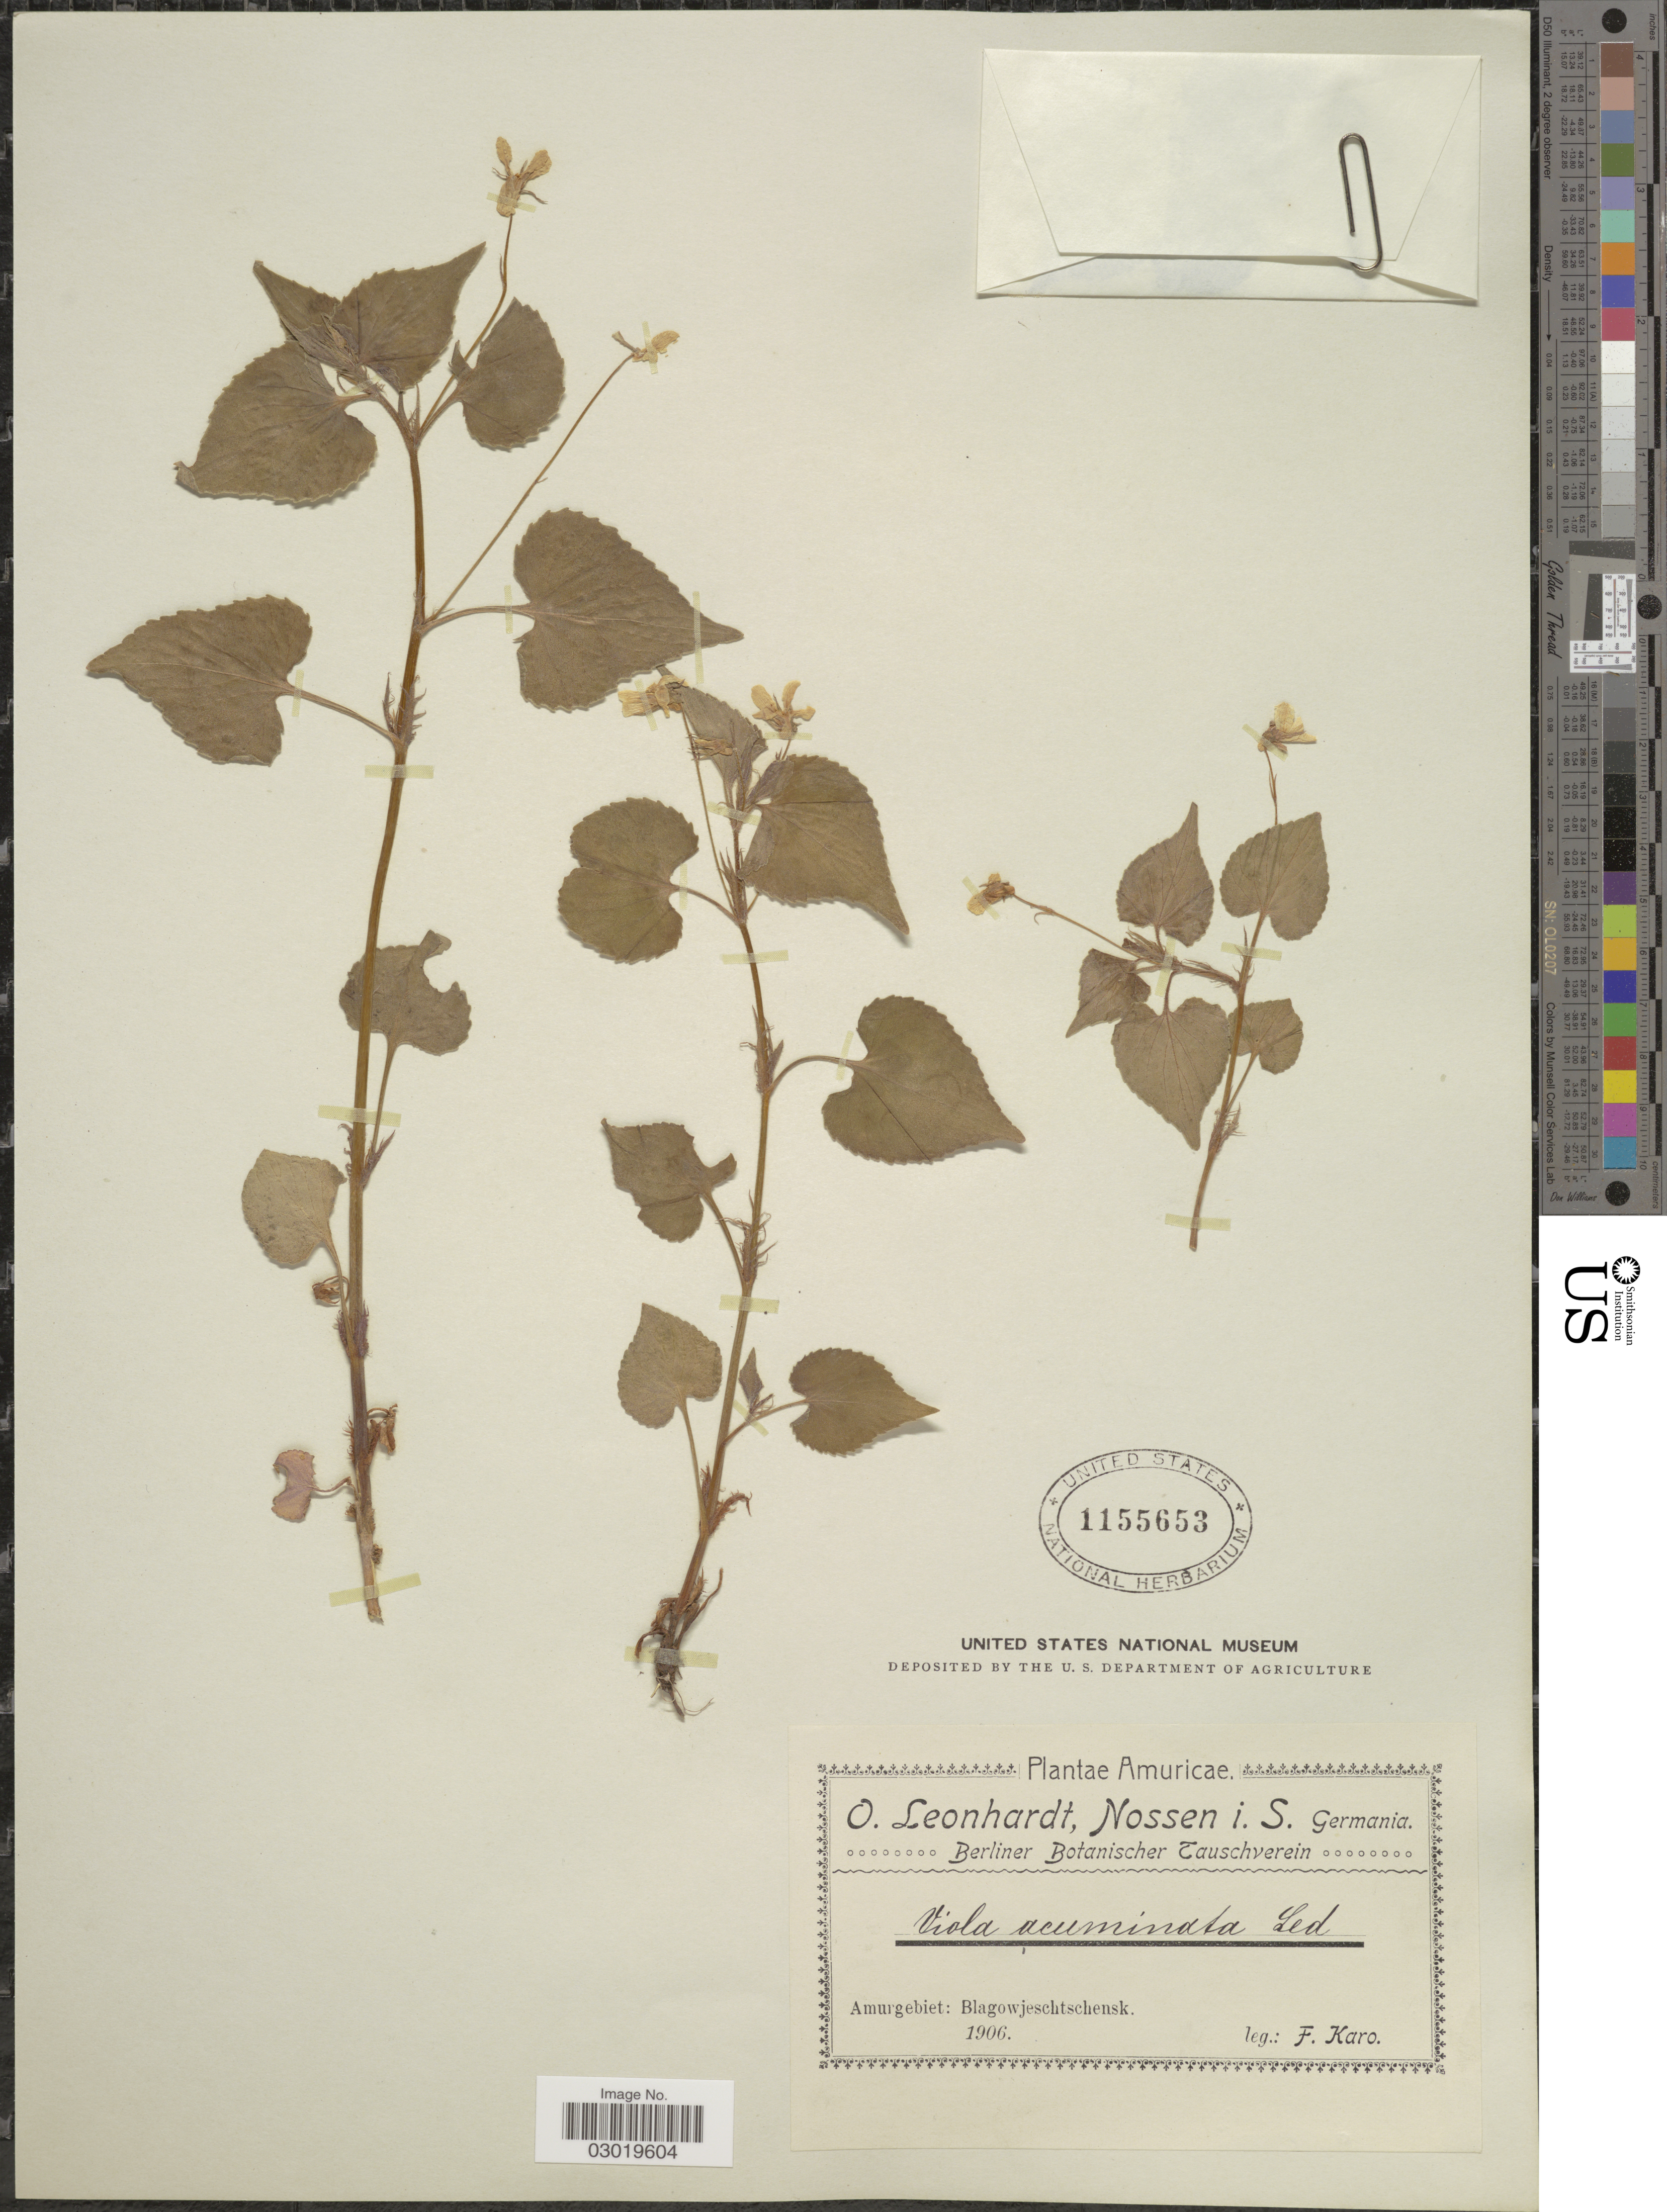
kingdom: Plantae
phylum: Tracheophyta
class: Magnoliopsida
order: Malpighiales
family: Violaceae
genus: Viola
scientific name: Viola acuminata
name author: Ledeb.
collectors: F. Karo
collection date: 1906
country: Russian Federation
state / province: Amur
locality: Amurgebiet: Blagowjeschtschensk.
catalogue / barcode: US 1155653